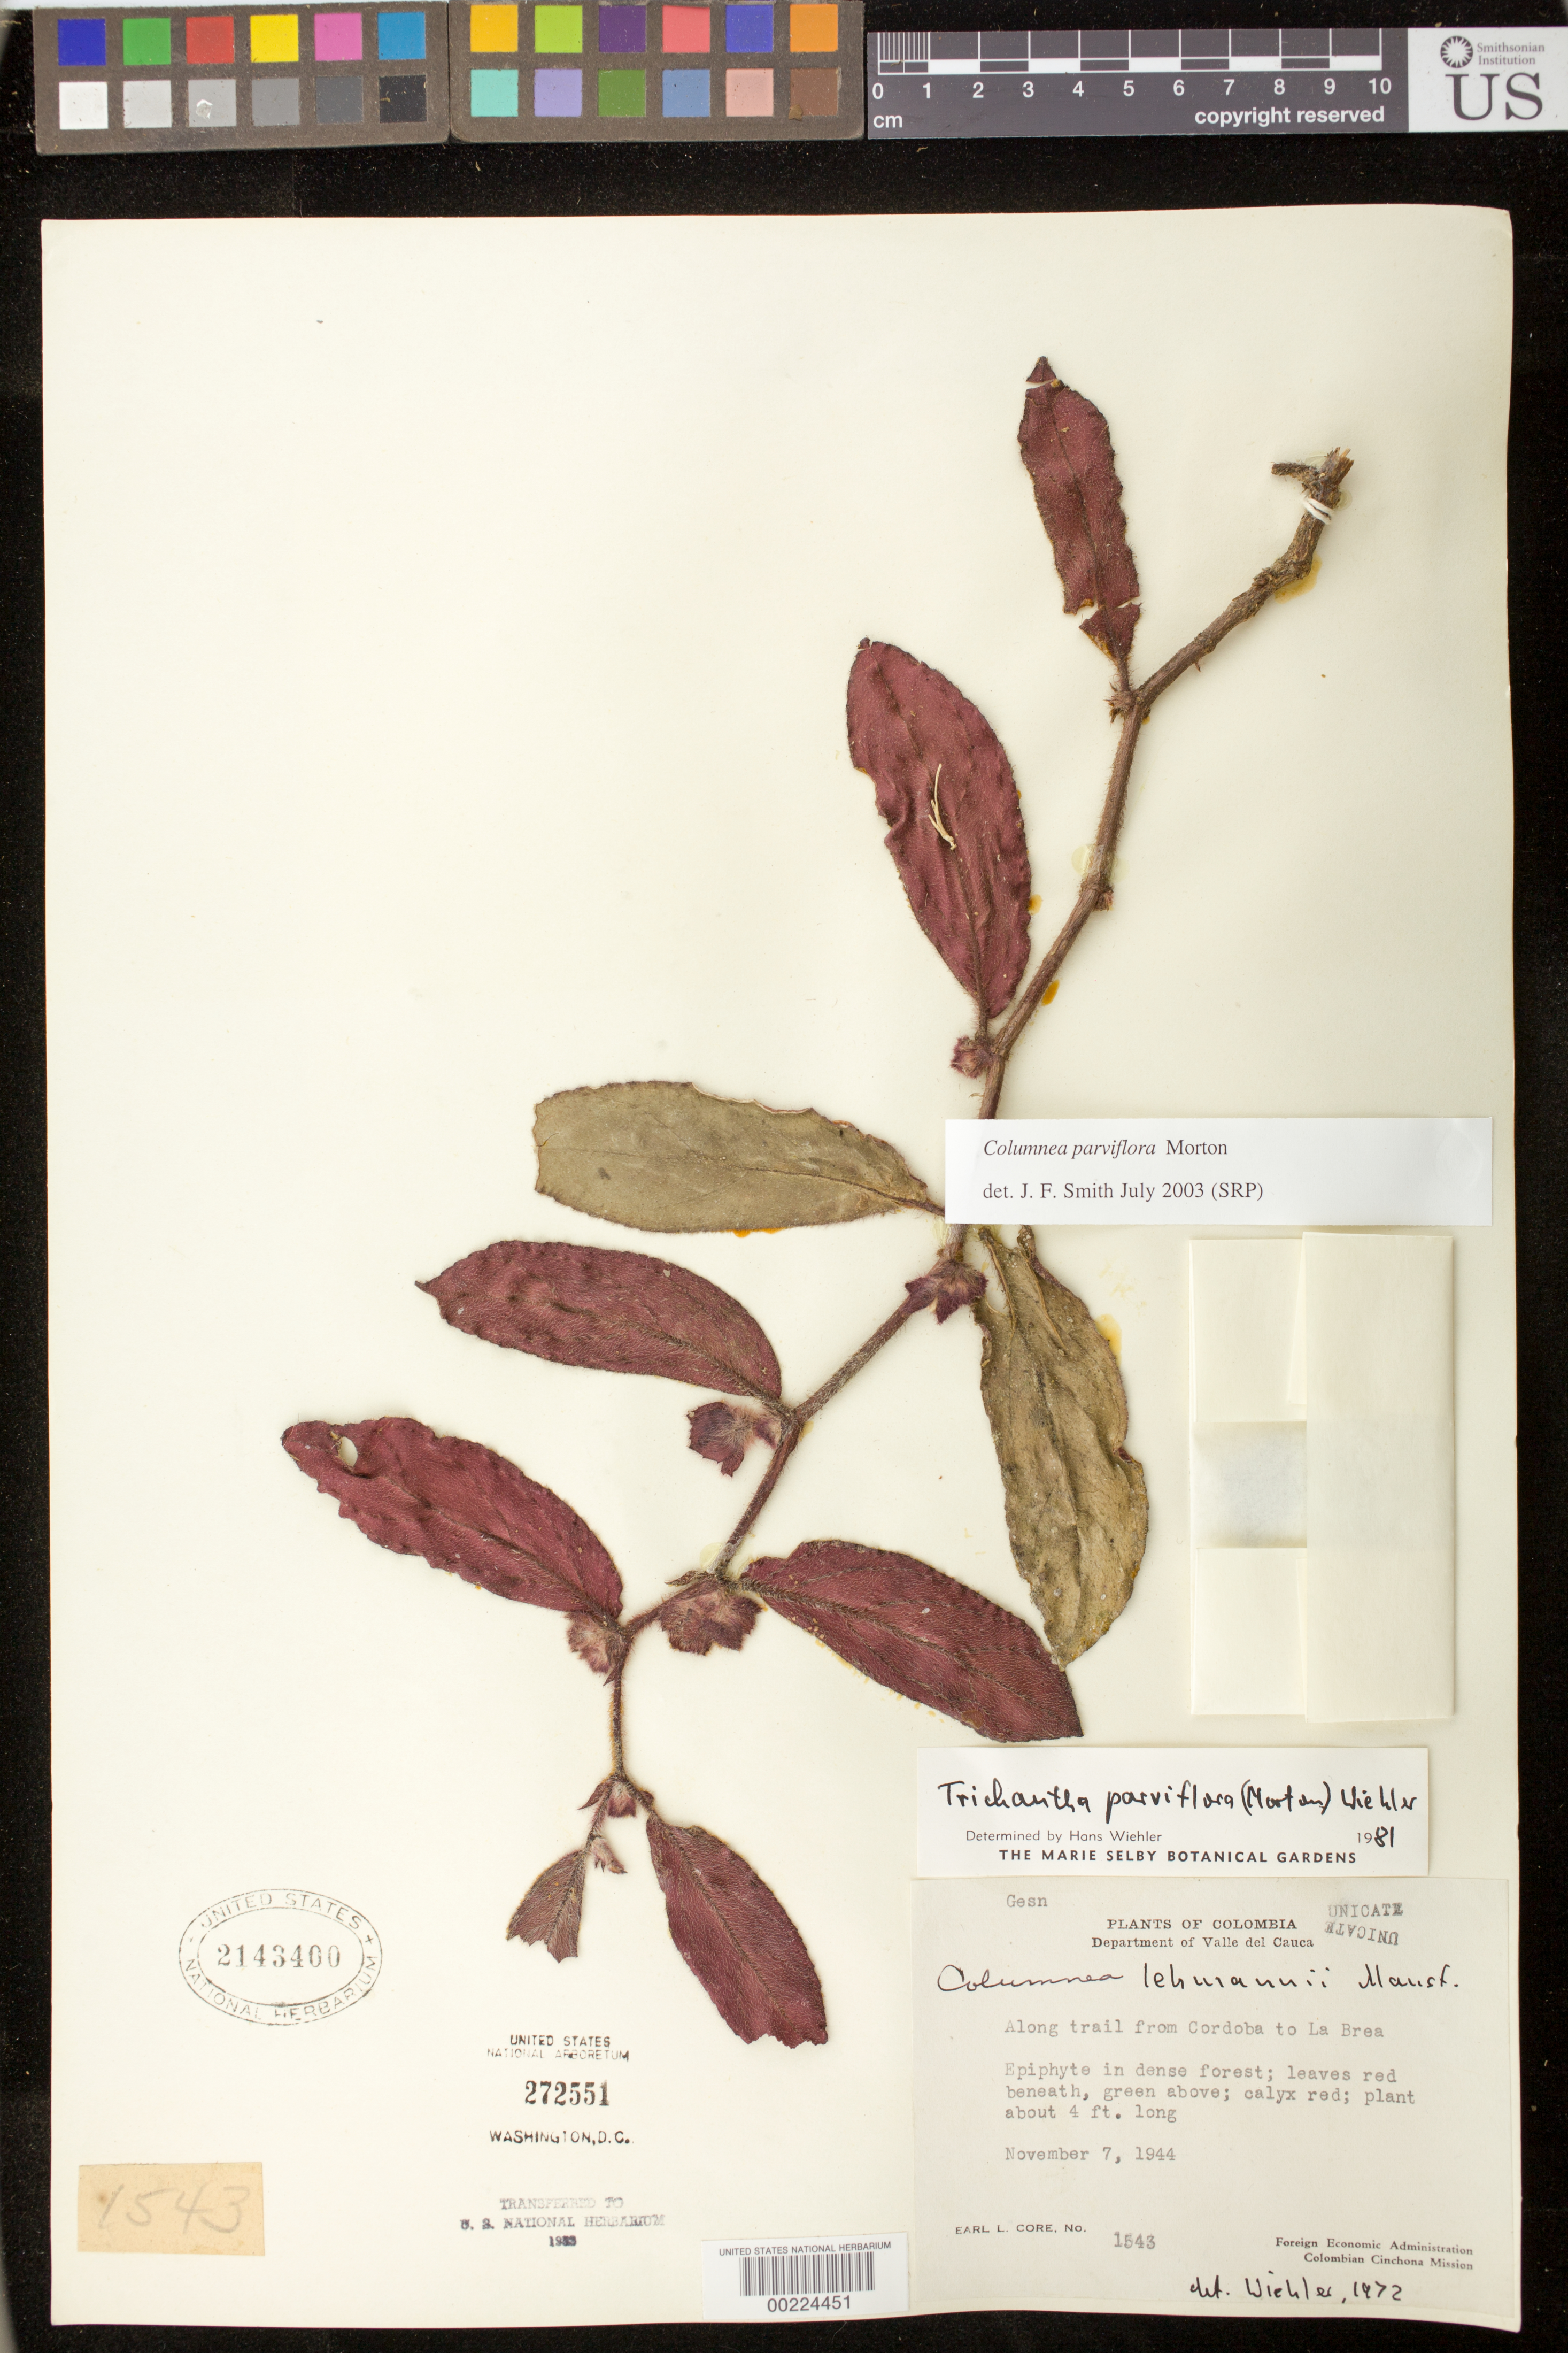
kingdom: Plantae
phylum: Tracheophyta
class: Magnoliopsida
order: Lamiales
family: Gesneriaceae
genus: Columnea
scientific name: Columnea herthae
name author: Mansf.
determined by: Clark, J. L.; Skog, Laurence E.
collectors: E. L. Core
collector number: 1543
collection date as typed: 07 Nov 1944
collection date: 1944-11-07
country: Colombia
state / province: Valle del Cauca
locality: Along trail from Cordoba to La Brea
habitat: Dense forest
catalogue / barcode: US 2143400